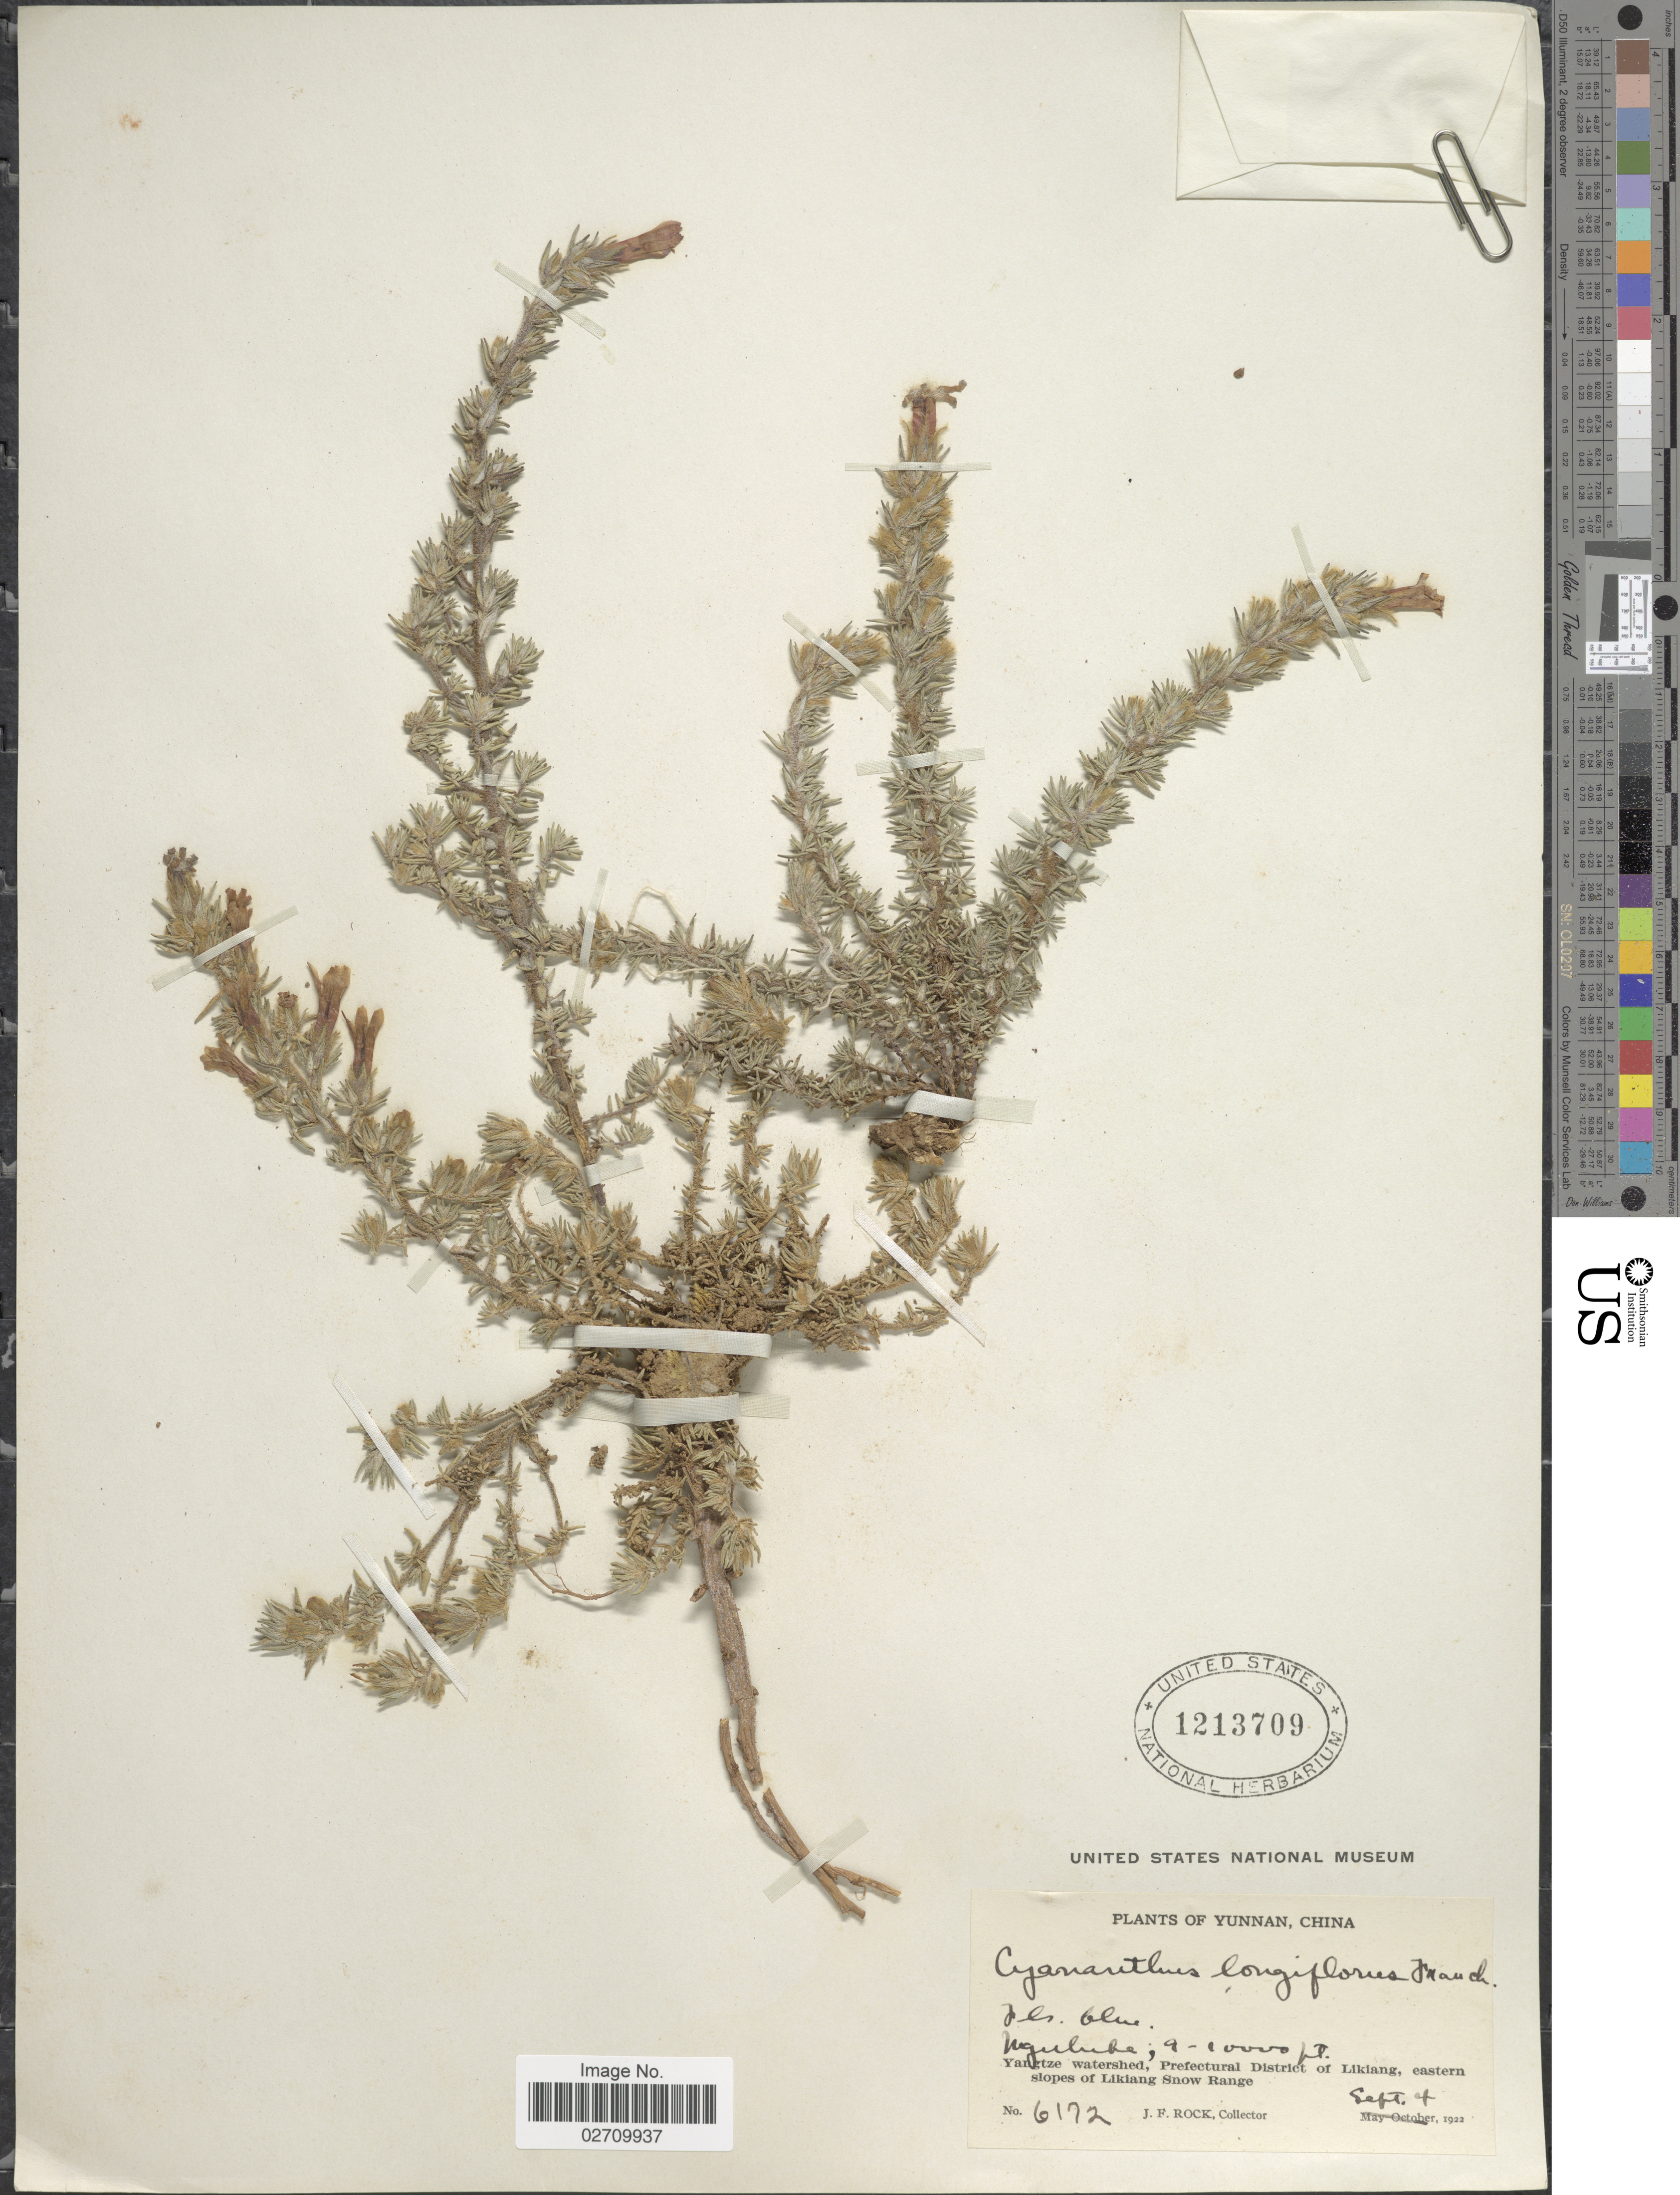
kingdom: Plantae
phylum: Tracheophyta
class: Magnoliopsida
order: Asterales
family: Campanulaceae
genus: Cyananthus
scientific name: Cyananthus longiflorus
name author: Franch.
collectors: J. F. Rock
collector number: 6172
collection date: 1922-09-04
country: China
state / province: Yunnan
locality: Nguluke. Yangtze watershed, Prefectural District of Likiang, eastern slopes of Likiang Snow Range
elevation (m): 2743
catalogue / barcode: US 1213709